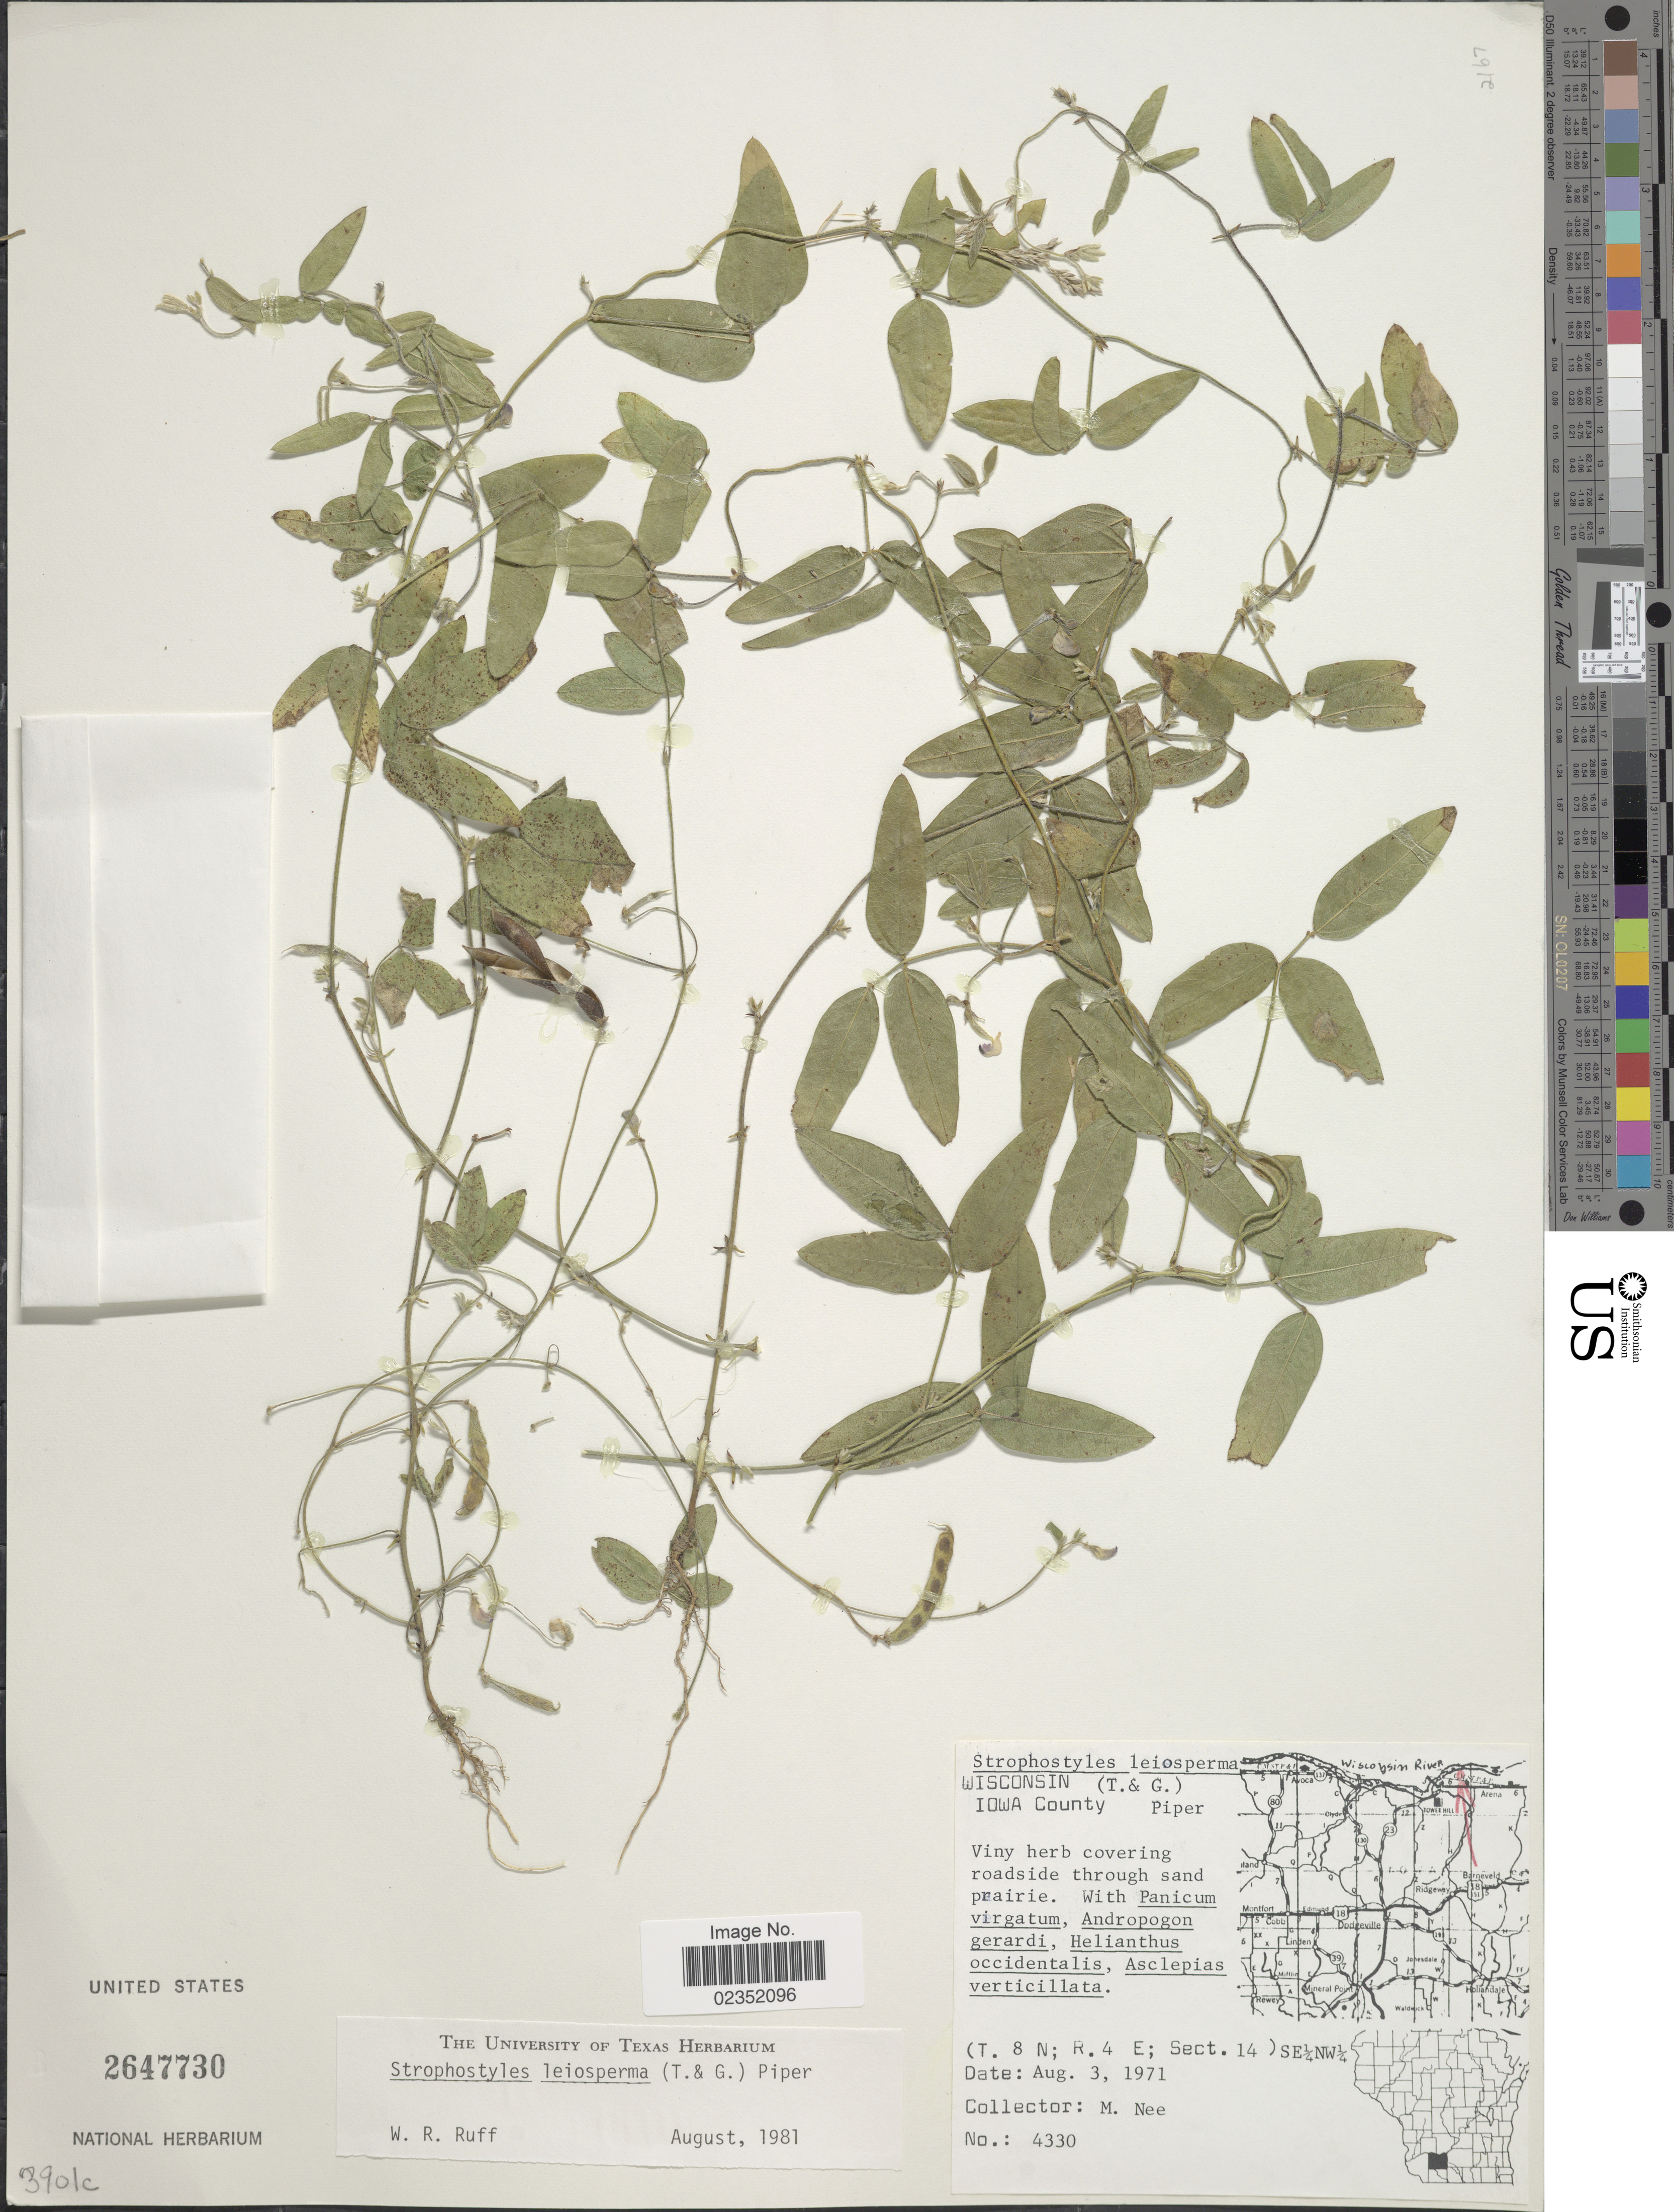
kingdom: Plantae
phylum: Tracheophyta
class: Magnoliopsida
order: Fabales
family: Fabaceae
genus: Strophostyles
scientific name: Strophostyles leiosperma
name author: (Torr. & A. Gray) Piper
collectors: M. Nee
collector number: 4330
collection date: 1971-08-03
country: United States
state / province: Wisconsin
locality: Iowa County, covering roadside through sand prairie, (T. 8N; R.4 E; Sect. 14) SE1/4 NW1/4.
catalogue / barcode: US 2647730